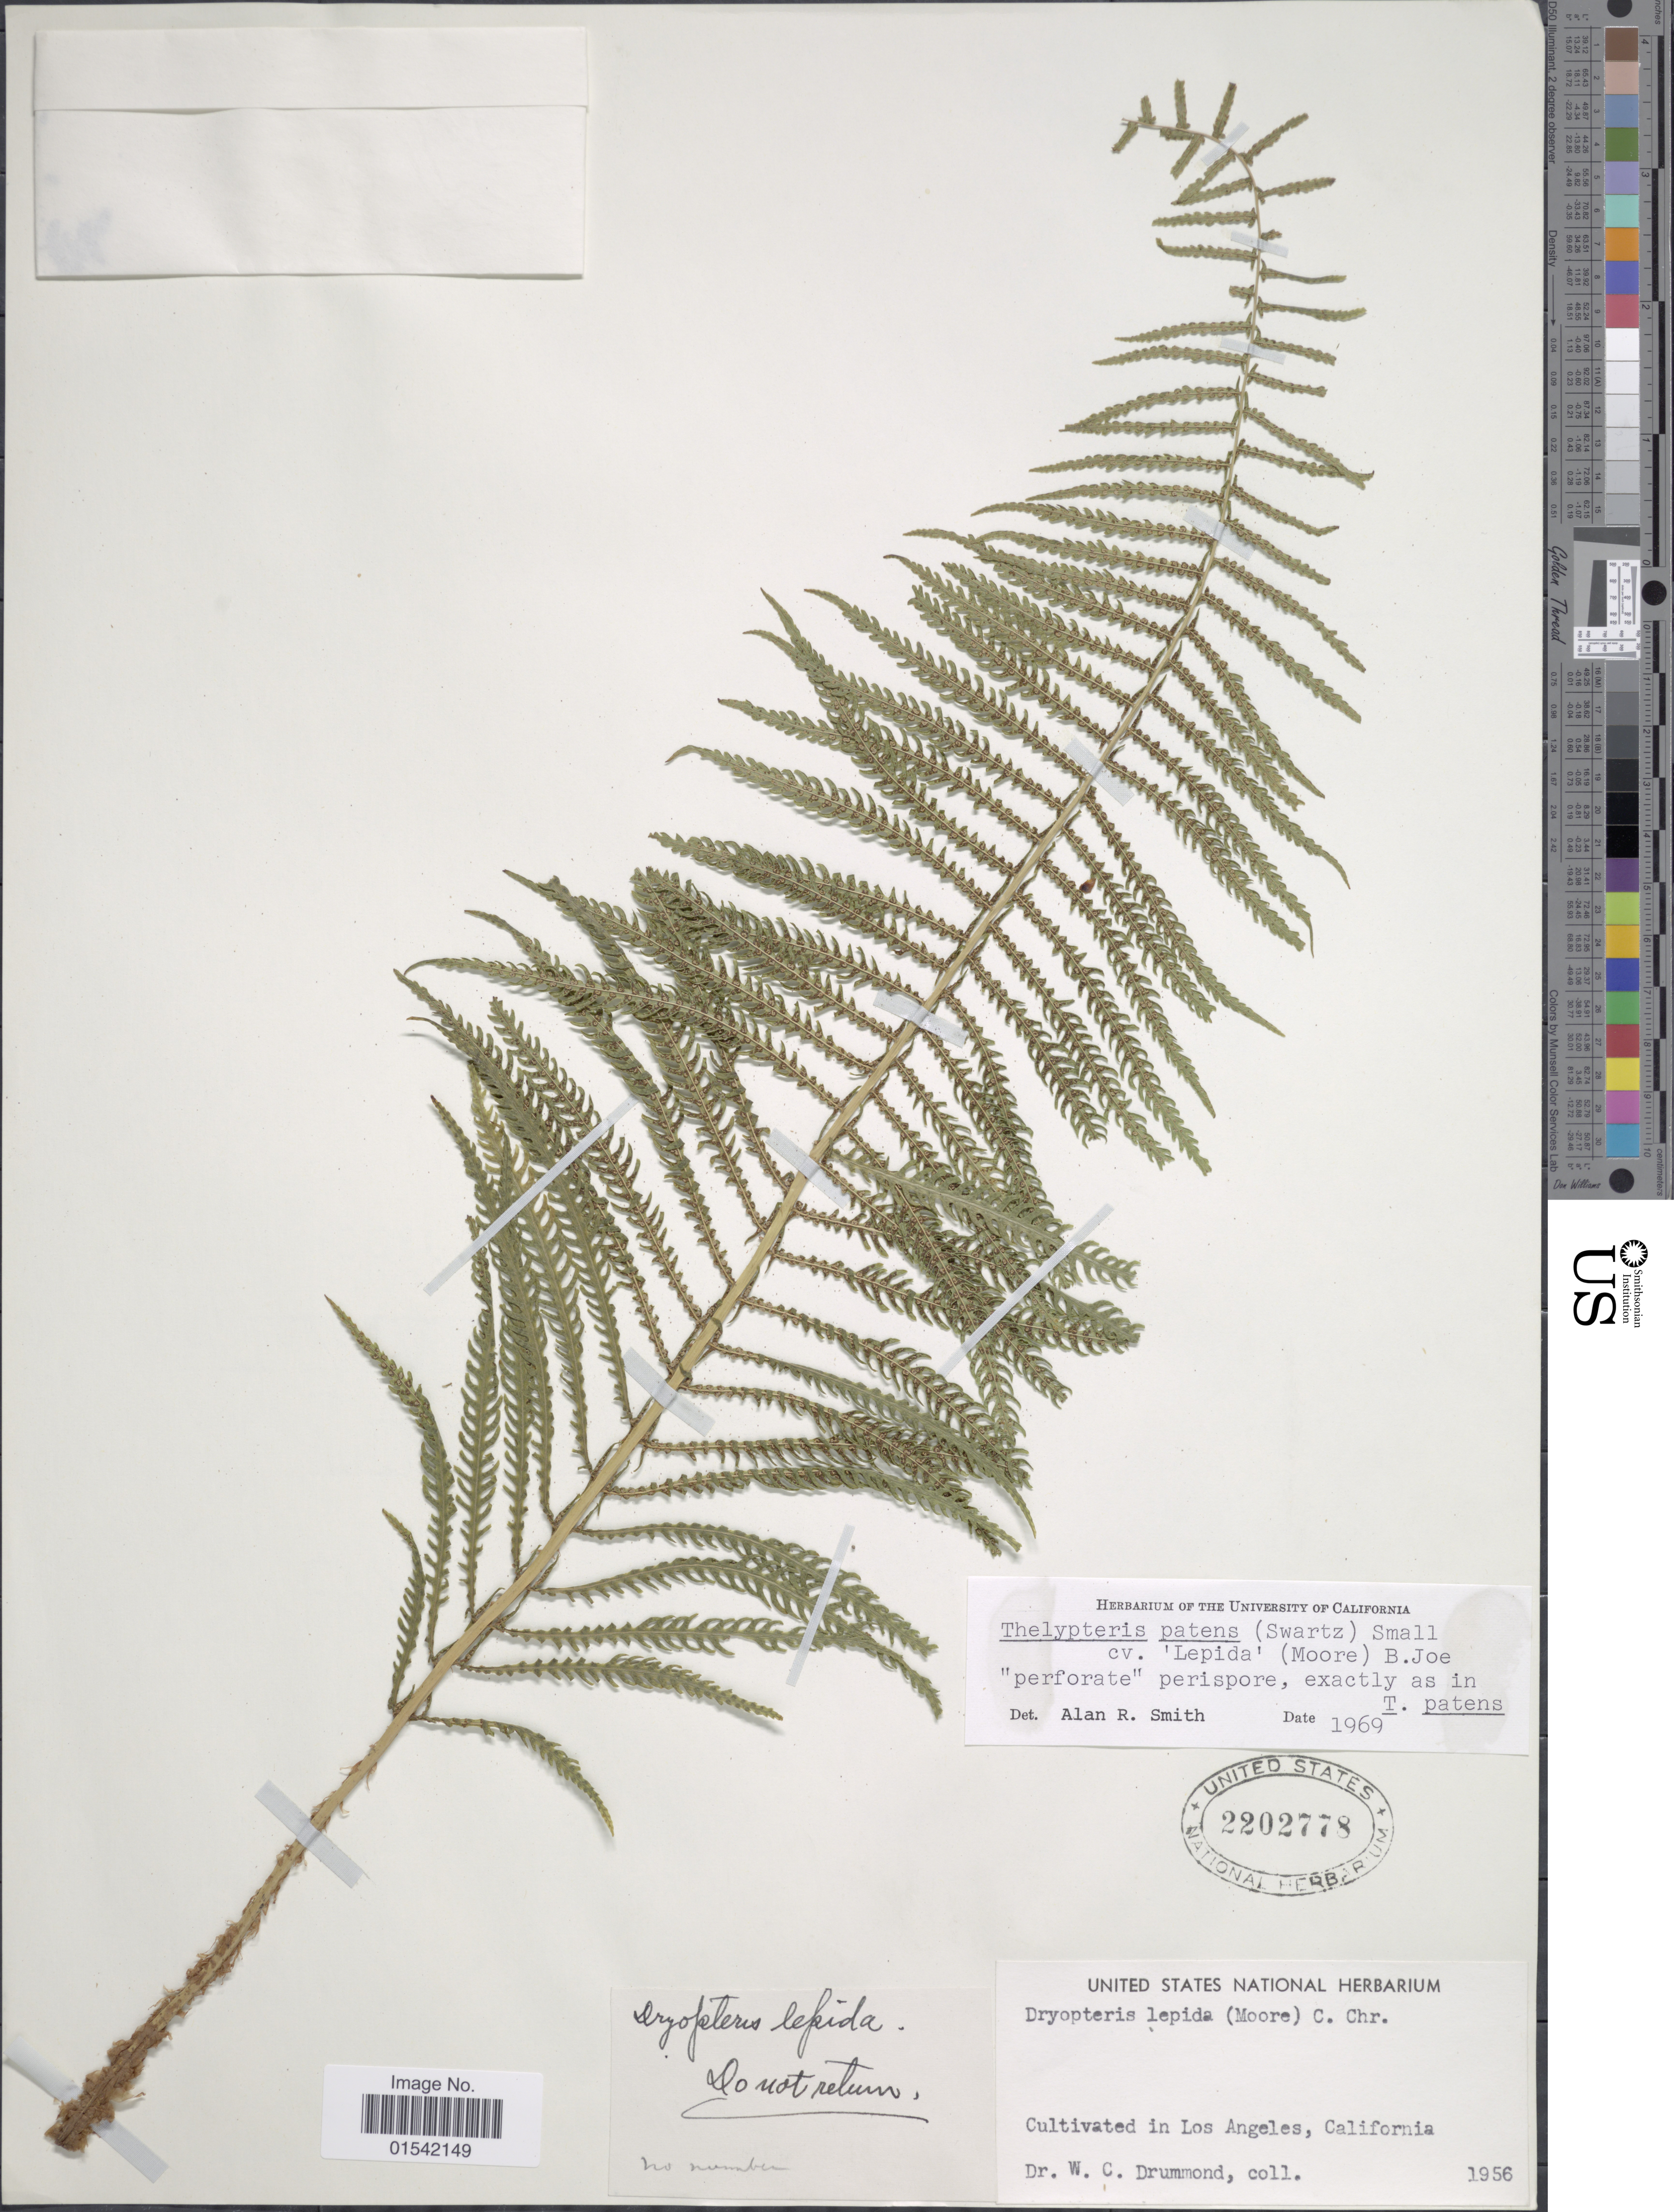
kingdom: Plantae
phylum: Tracheophyta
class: Polypodiopsida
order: Polypodiales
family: Thelypteridaceae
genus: Cyclosorus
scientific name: Cyclosorus arcuatus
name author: (Poir.) Alston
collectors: W. Drummond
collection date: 1956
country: United States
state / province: California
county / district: Los Angeles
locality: Cultivated in Los Angeles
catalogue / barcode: US 2202778